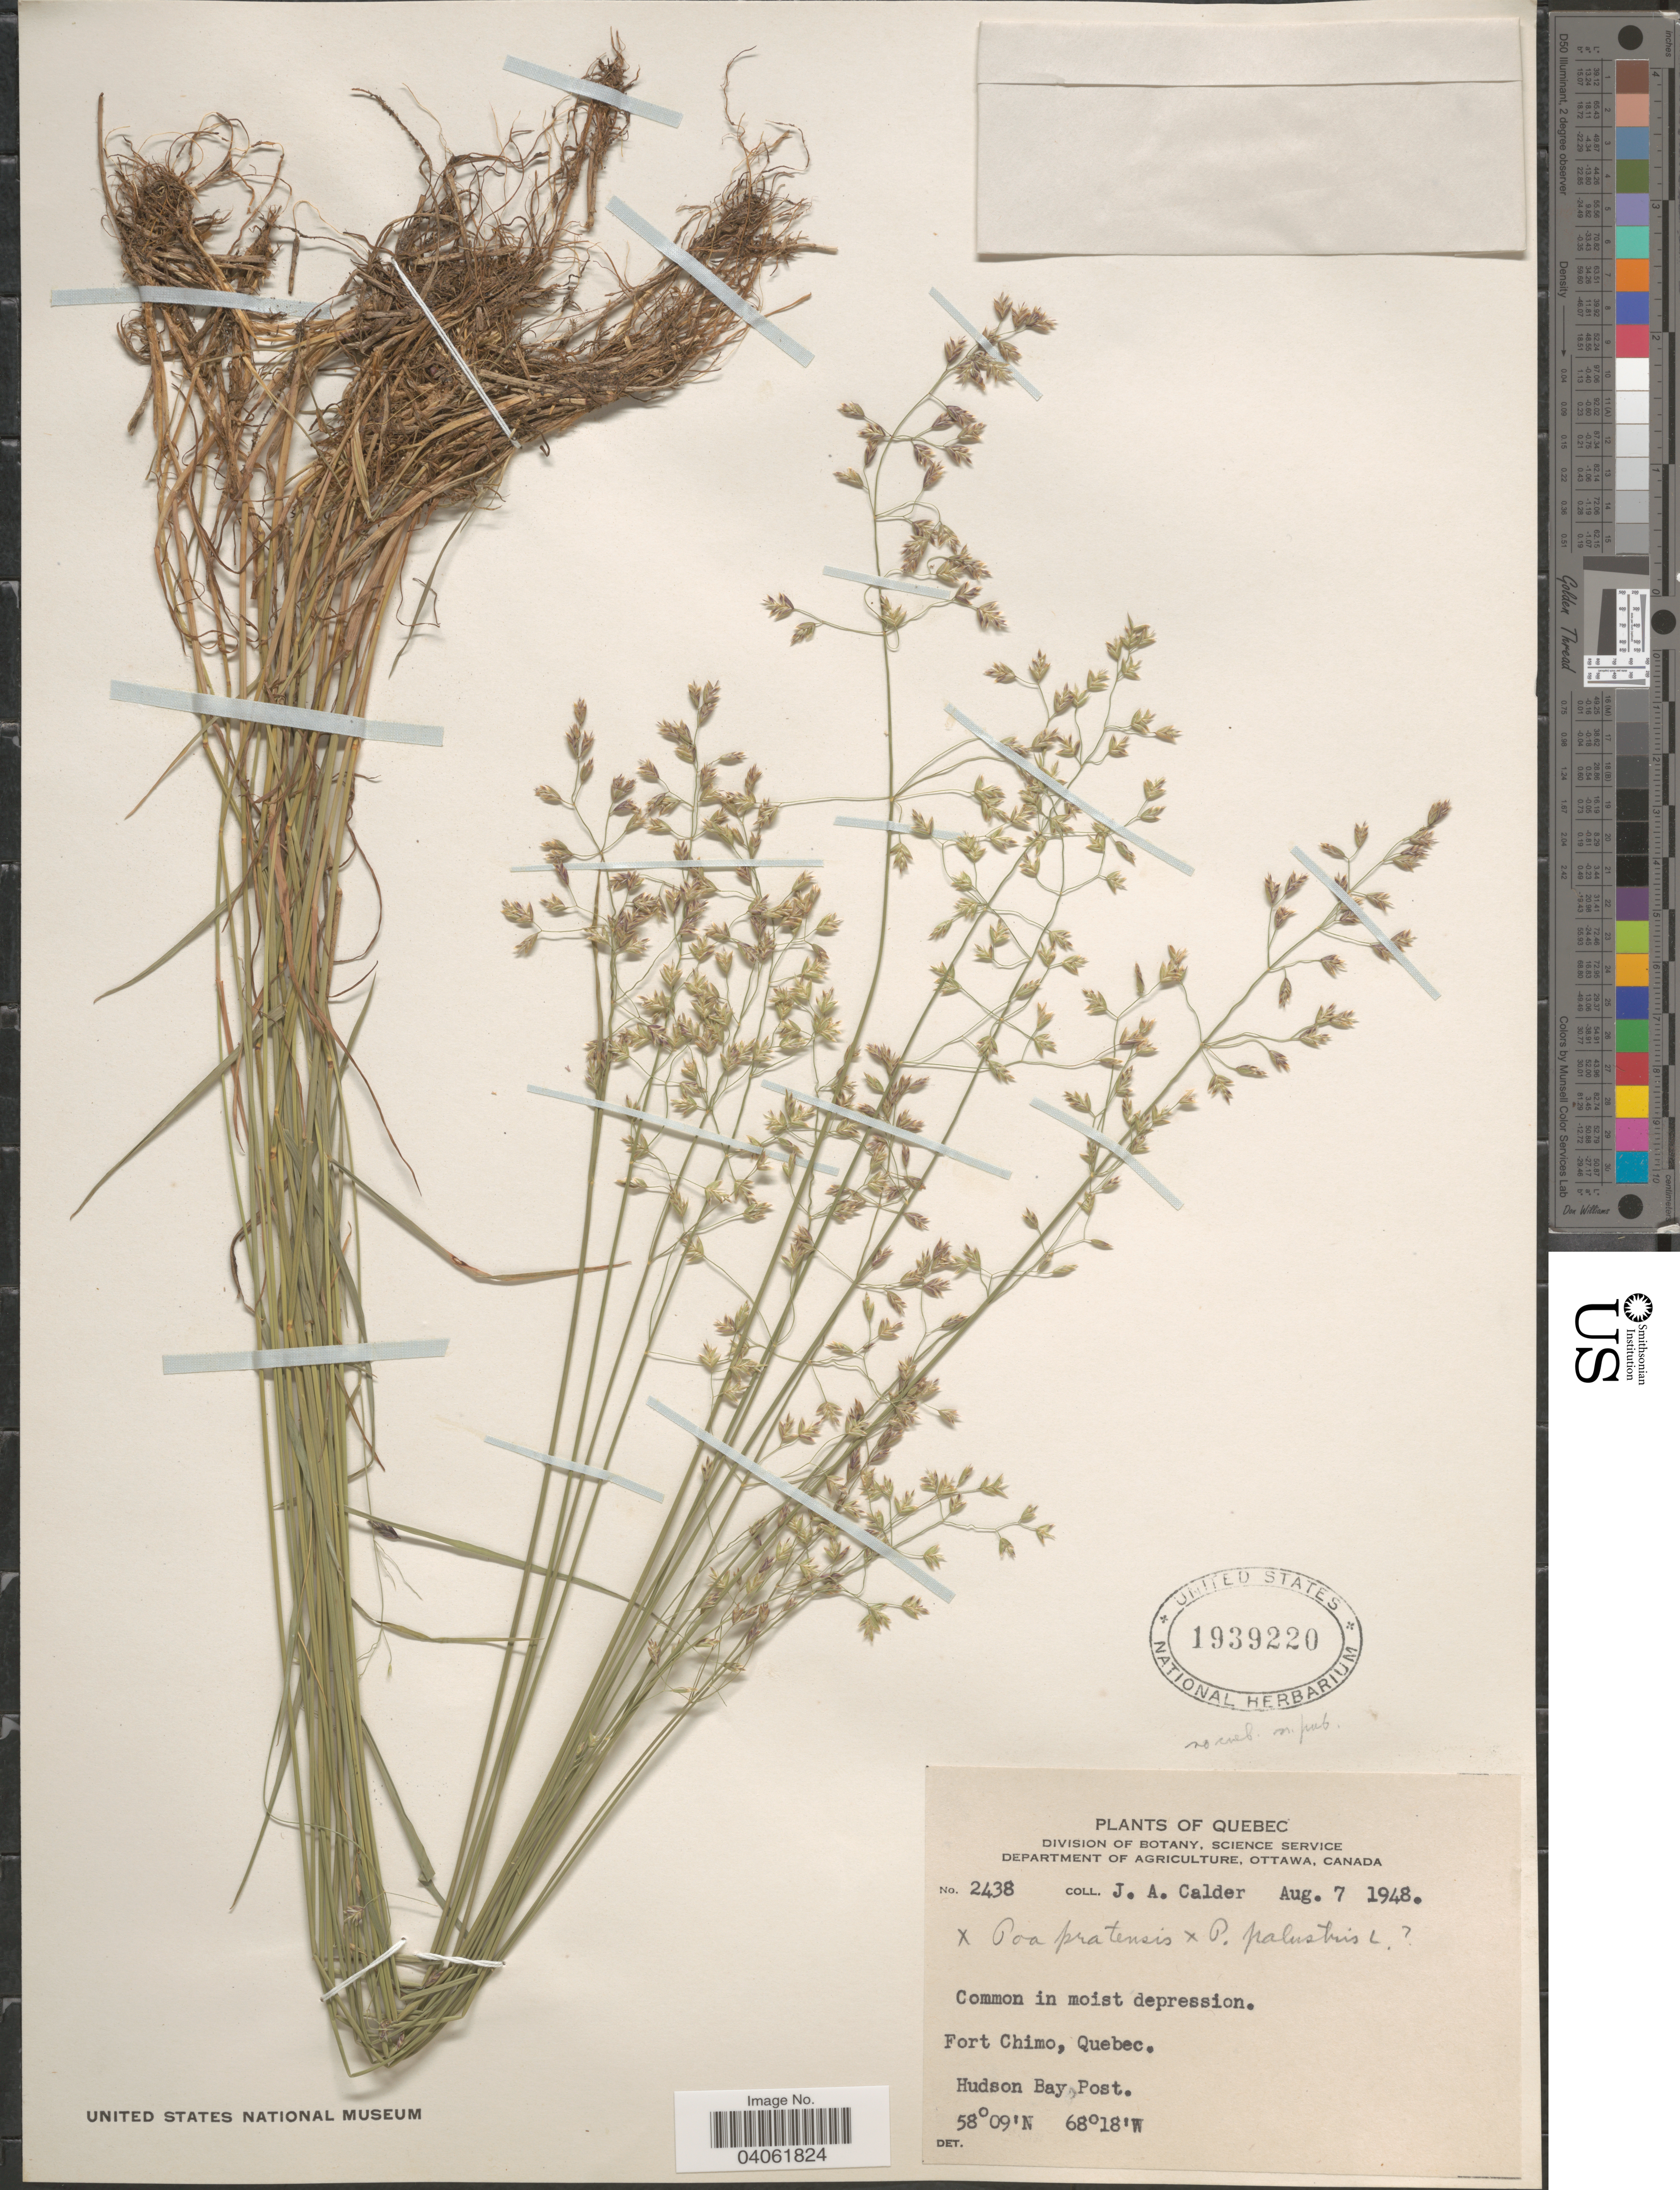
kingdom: Plantae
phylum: Tracheophyta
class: Liliopsida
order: Poales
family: Poaceae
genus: Poa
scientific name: Poa pratensis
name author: L.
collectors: J. A. Calder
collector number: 2438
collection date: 1948-08-07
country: Canada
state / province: Quebec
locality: Fort Chimo. Hudson Bay Post.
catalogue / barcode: US 1939220